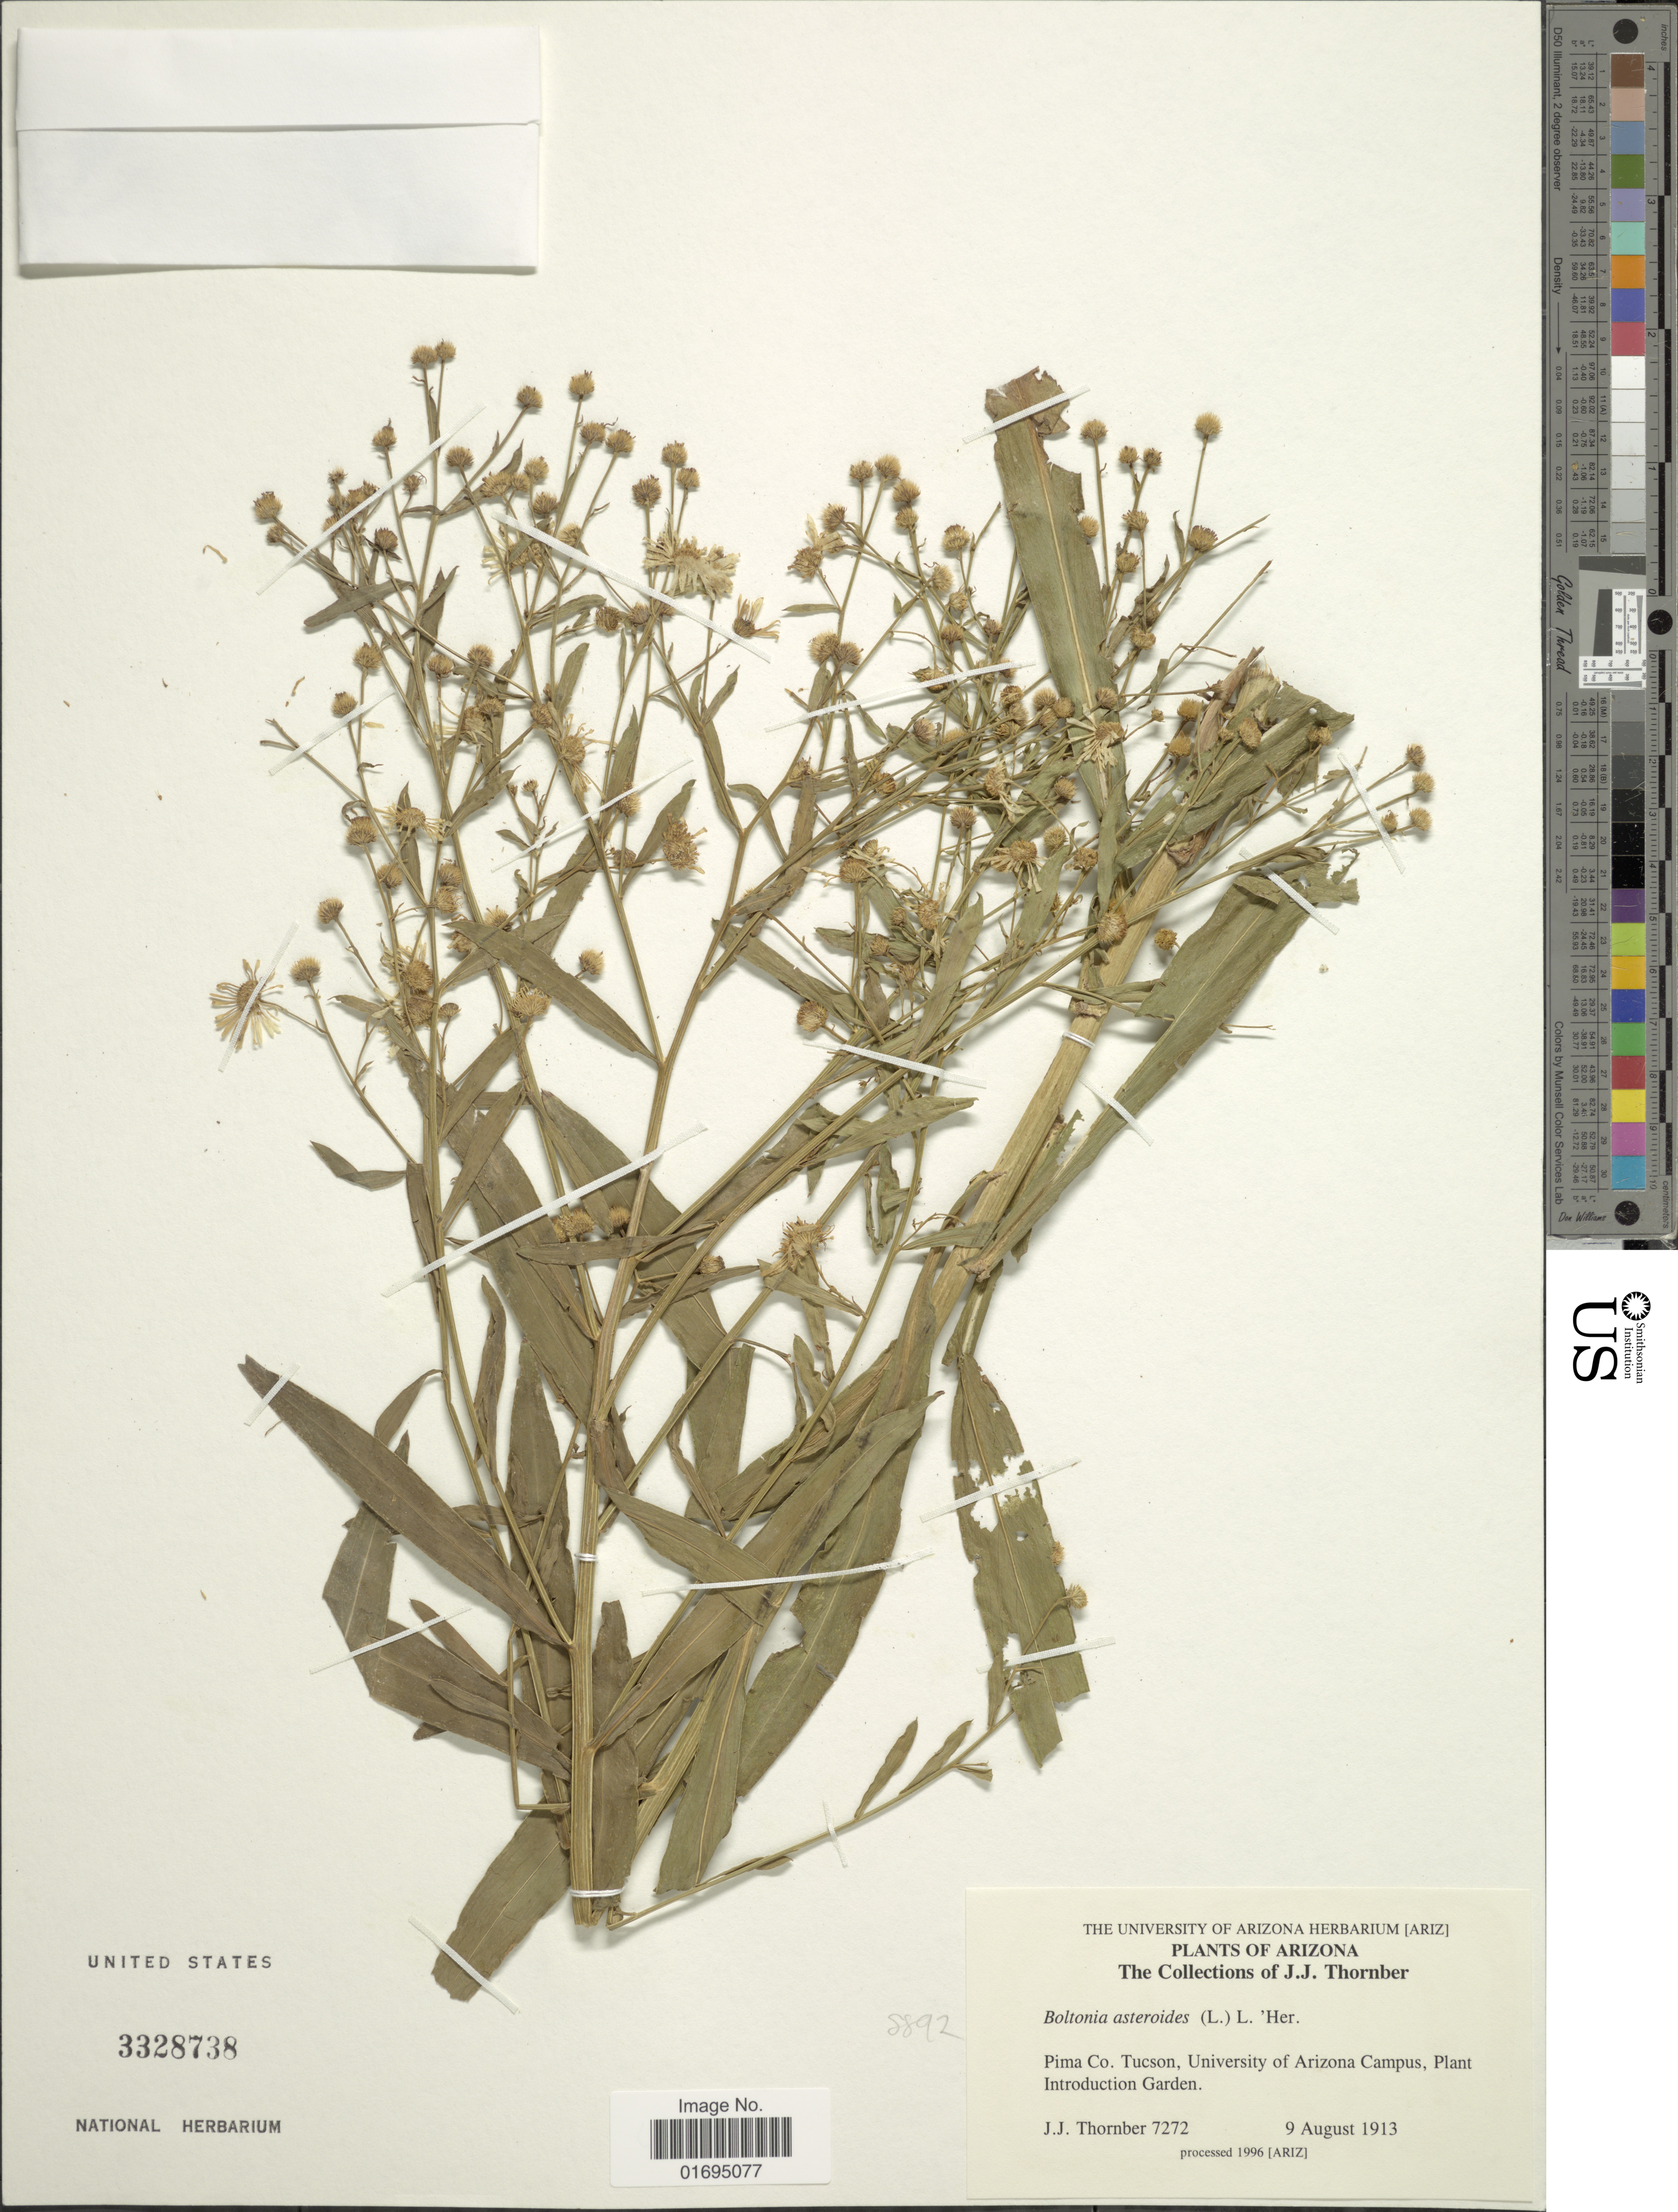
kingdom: Plantae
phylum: Tracheophyta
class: Magnoliopsida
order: Asterales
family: Asteraceae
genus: Boltonia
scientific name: Boltonia asteroides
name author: (L.) L'Hér.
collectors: J. Thornber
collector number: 7272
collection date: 1913-08-09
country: United States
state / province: Arizona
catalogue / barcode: US 3328738